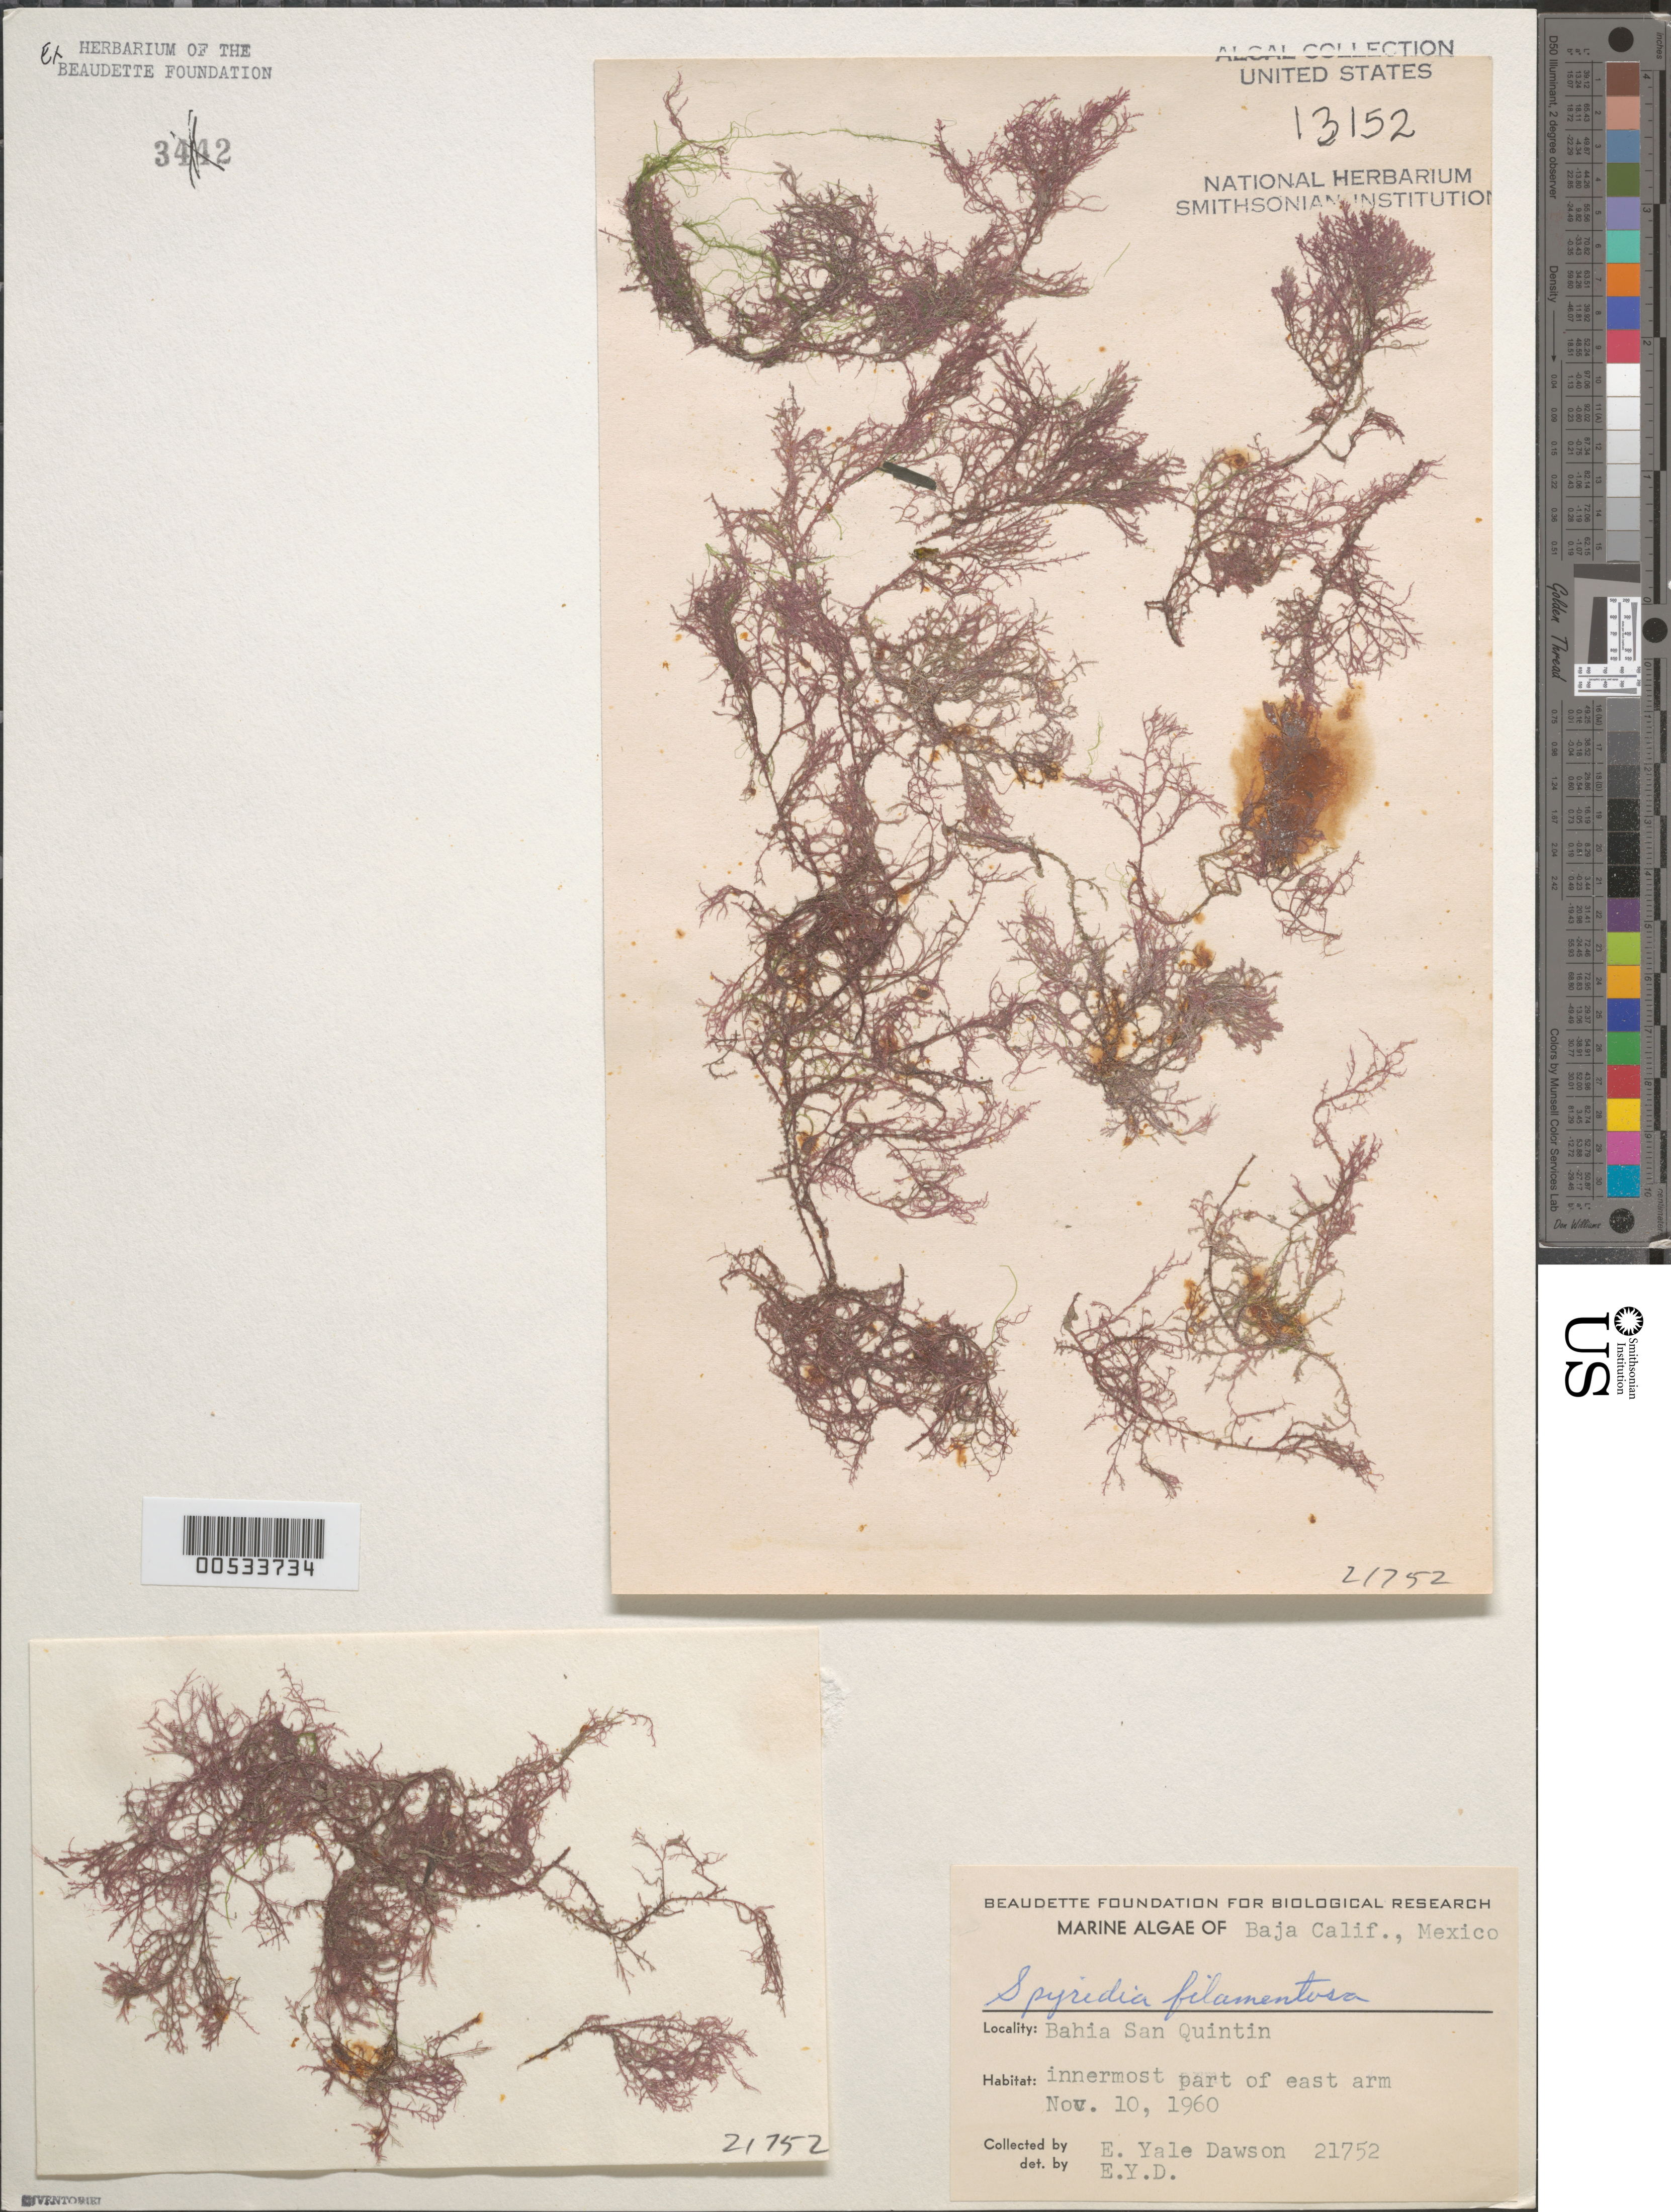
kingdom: Plantae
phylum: Rhodophyta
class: Florideophyceae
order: Ceramiales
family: Spyridiaceae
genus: Spyridia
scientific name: Spyridia filamentosa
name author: (Wulfen) Harv.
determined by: Dawson, E. Y.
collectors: E. Y. Dawson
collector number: EYD 21752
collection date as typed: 10 Nov 1960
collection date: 1960-11-10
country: Mexico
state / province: Baja California Norte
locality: Bahia San Quintin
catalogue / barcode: US 13152